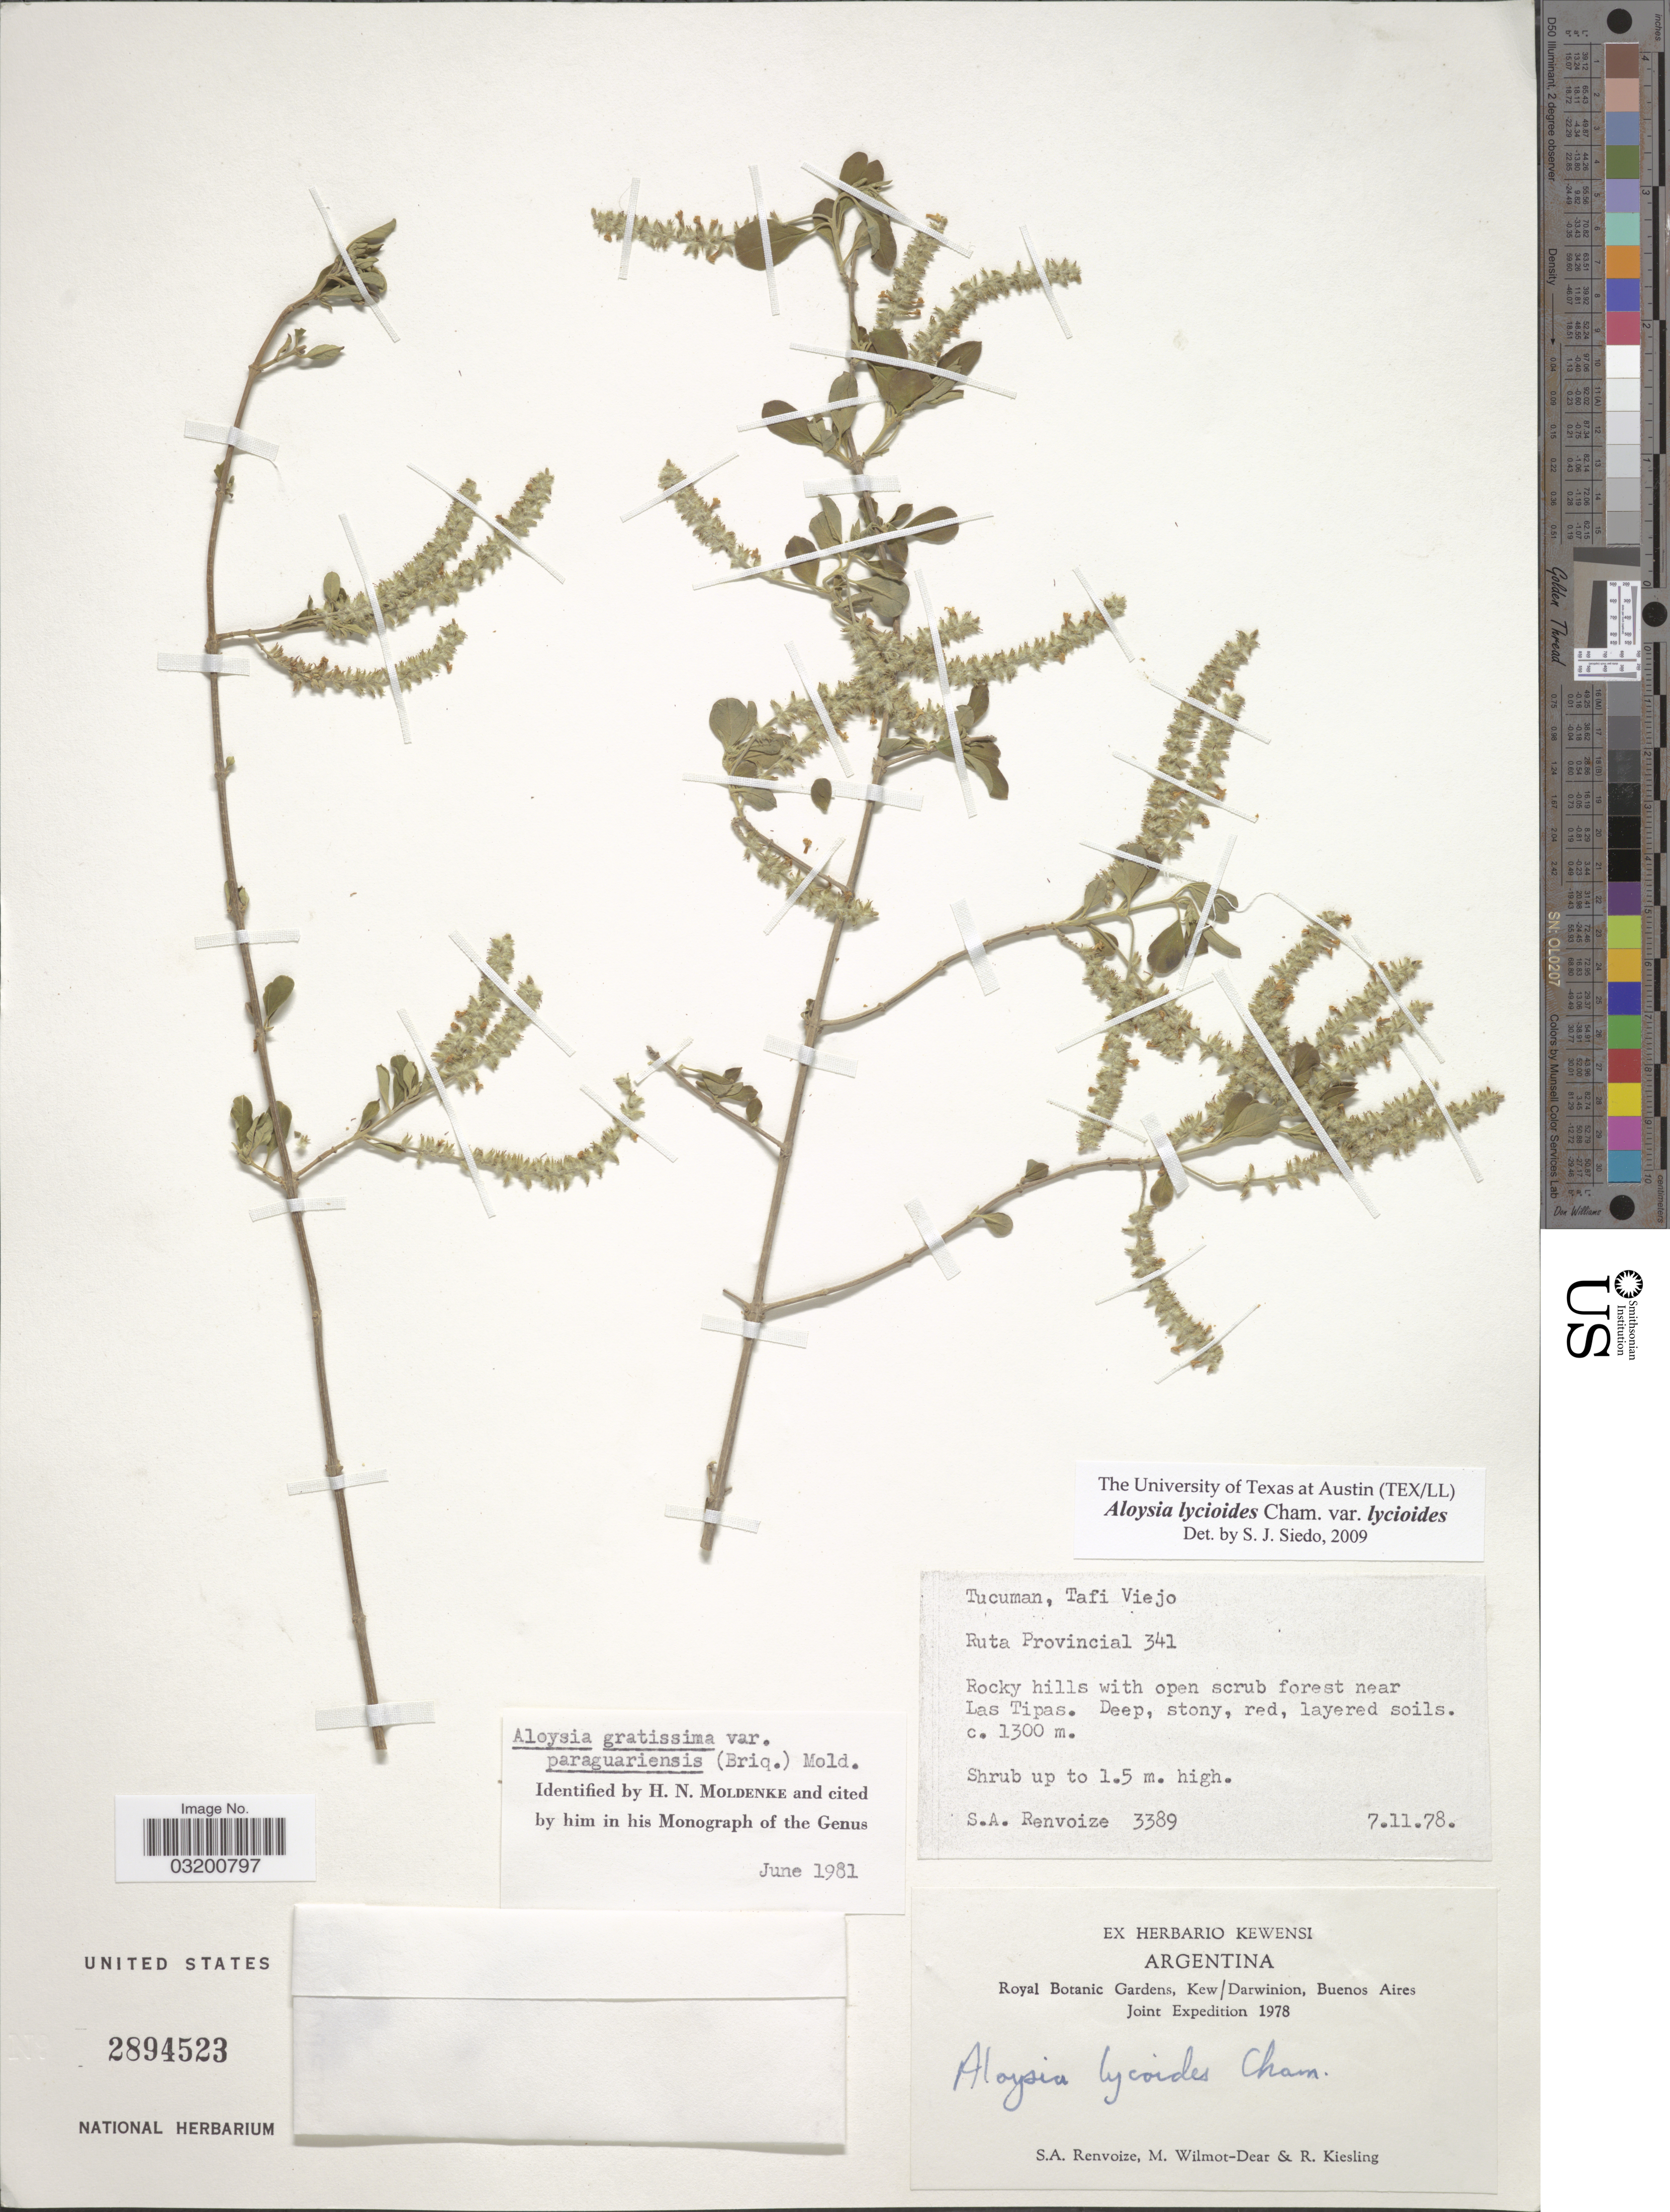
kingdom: Plantae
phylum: Tracheophyta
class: Magnoliopsida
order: Lamiales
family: Verbenaceae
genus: Aloysia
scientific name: Aloysia lycioides var. lycioides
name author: Cham.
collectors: S. A. Renvoize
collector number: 3389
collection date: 1978-11-07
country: Argentina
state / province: Tucuman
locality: Tafi Viejo. Rocky hills with open scrub forest near Las Tipas.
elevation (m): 1300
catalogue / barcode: US 2894523